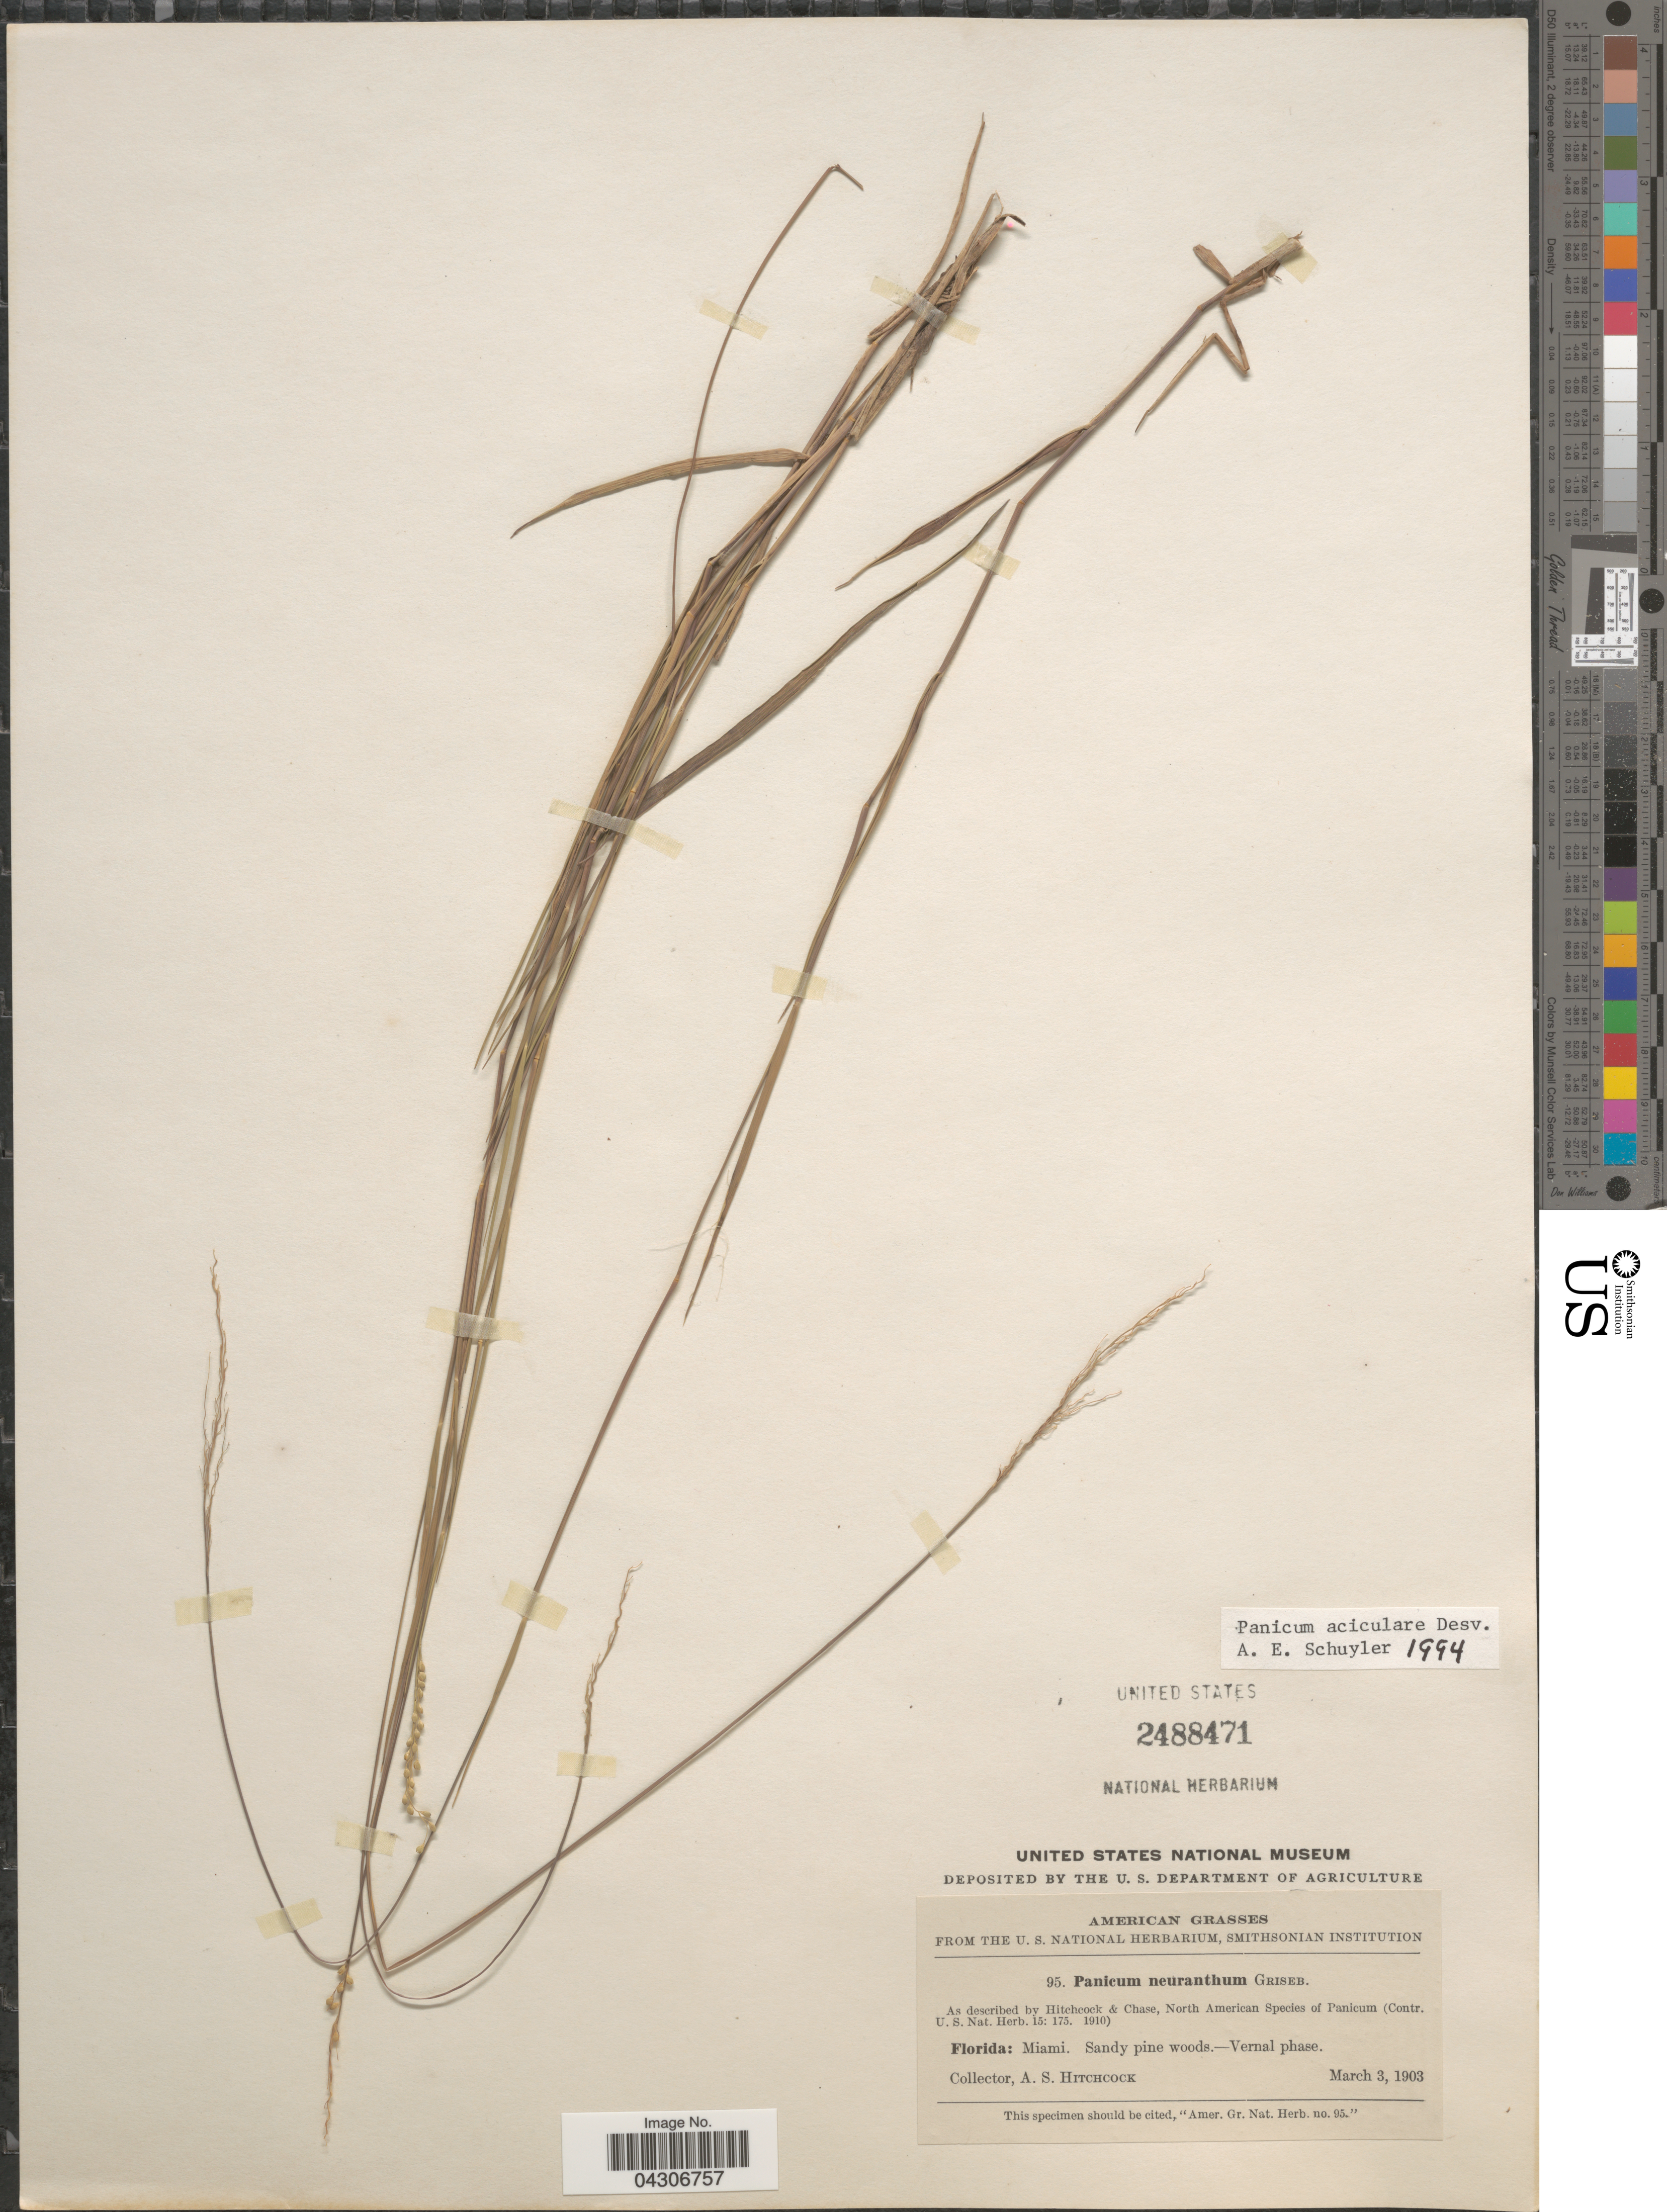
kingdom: Plantae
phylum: Tracheophyta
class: Liliopsida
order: Poales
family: Poaceae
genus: Dichanthelium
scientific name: Dichanthelium aciculare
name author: (Desv. ex Poir.) Gould & C.A. Clark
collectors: A. S. Hitchcock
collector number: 95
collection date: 1903-03-03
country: United States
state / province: Florida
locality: Miami.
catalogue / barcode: US 2488471